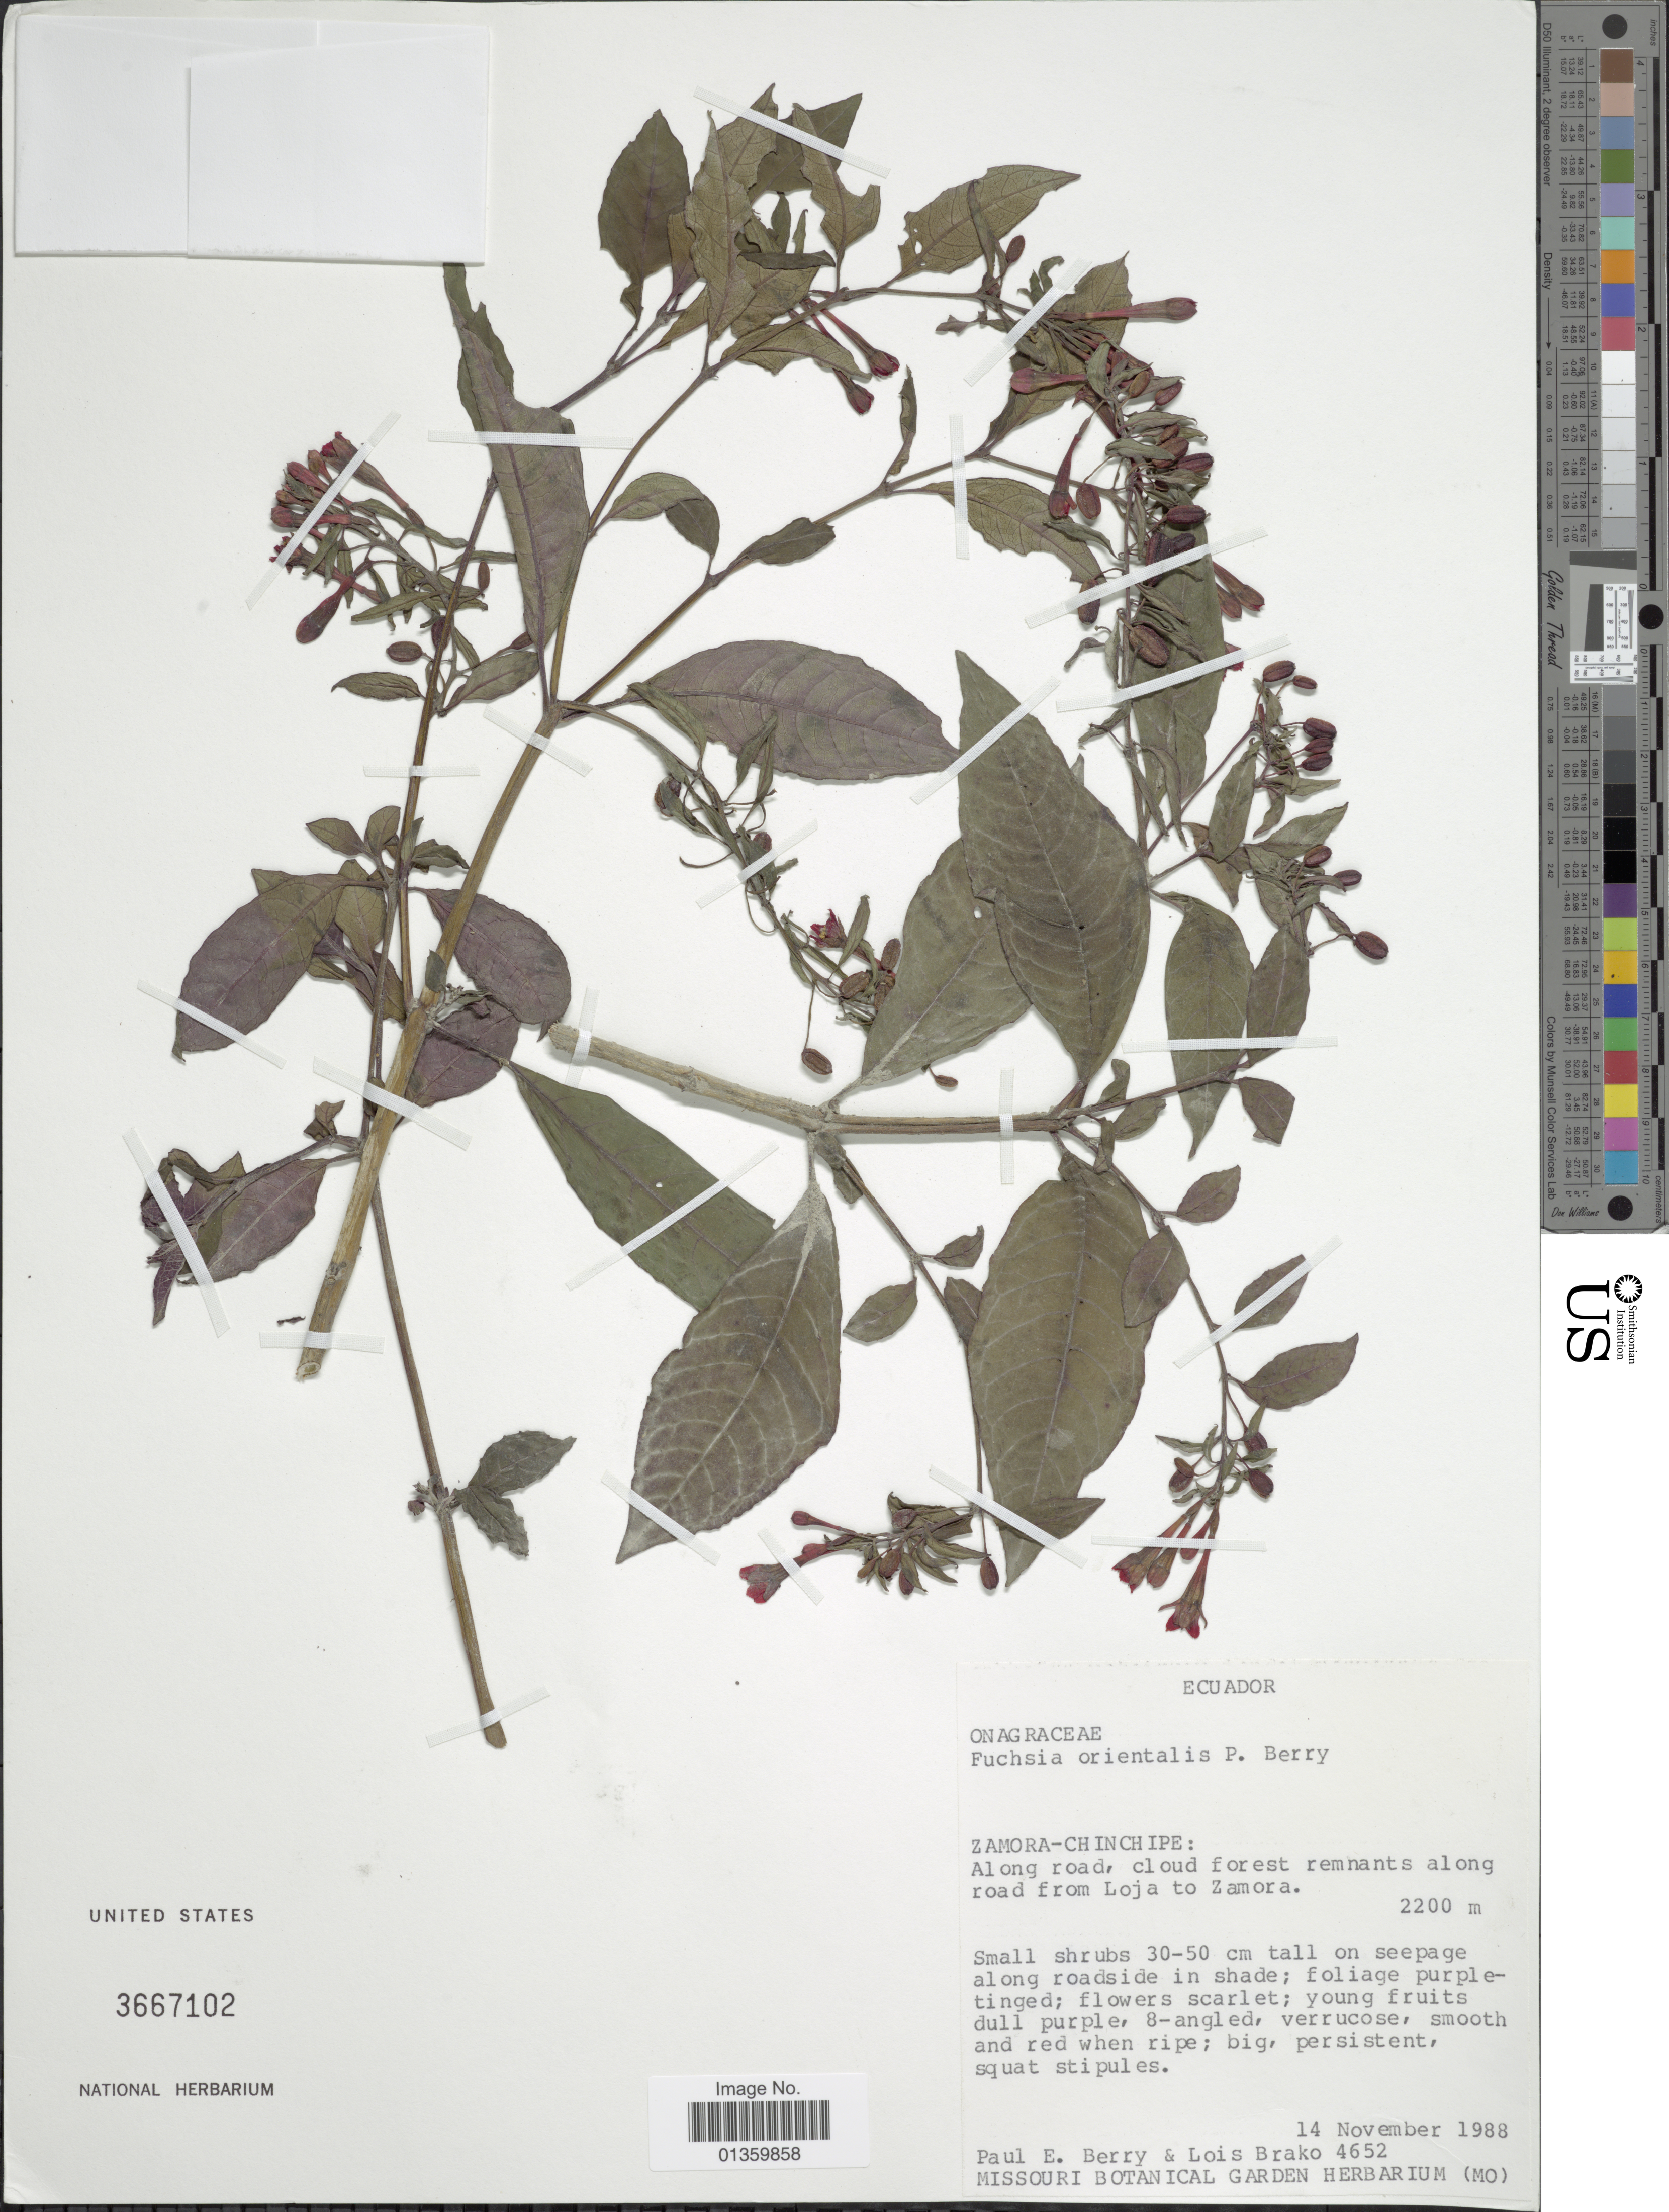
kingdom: Plantae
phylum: Tracheophyta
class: Magnoliopsida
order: Myrtales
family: Onagraceae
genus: Fuchsia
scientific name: Fuchsia orientalis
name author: P.E. Berry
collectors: P. E. Berry & L. Brako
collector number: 4652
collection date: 1988-11-14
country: Ecuador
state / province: Zamora-Chinchipe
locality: Along road, cloud forest remnants along road from Loja to Zamora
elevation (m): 2200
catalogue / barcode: US 3667102